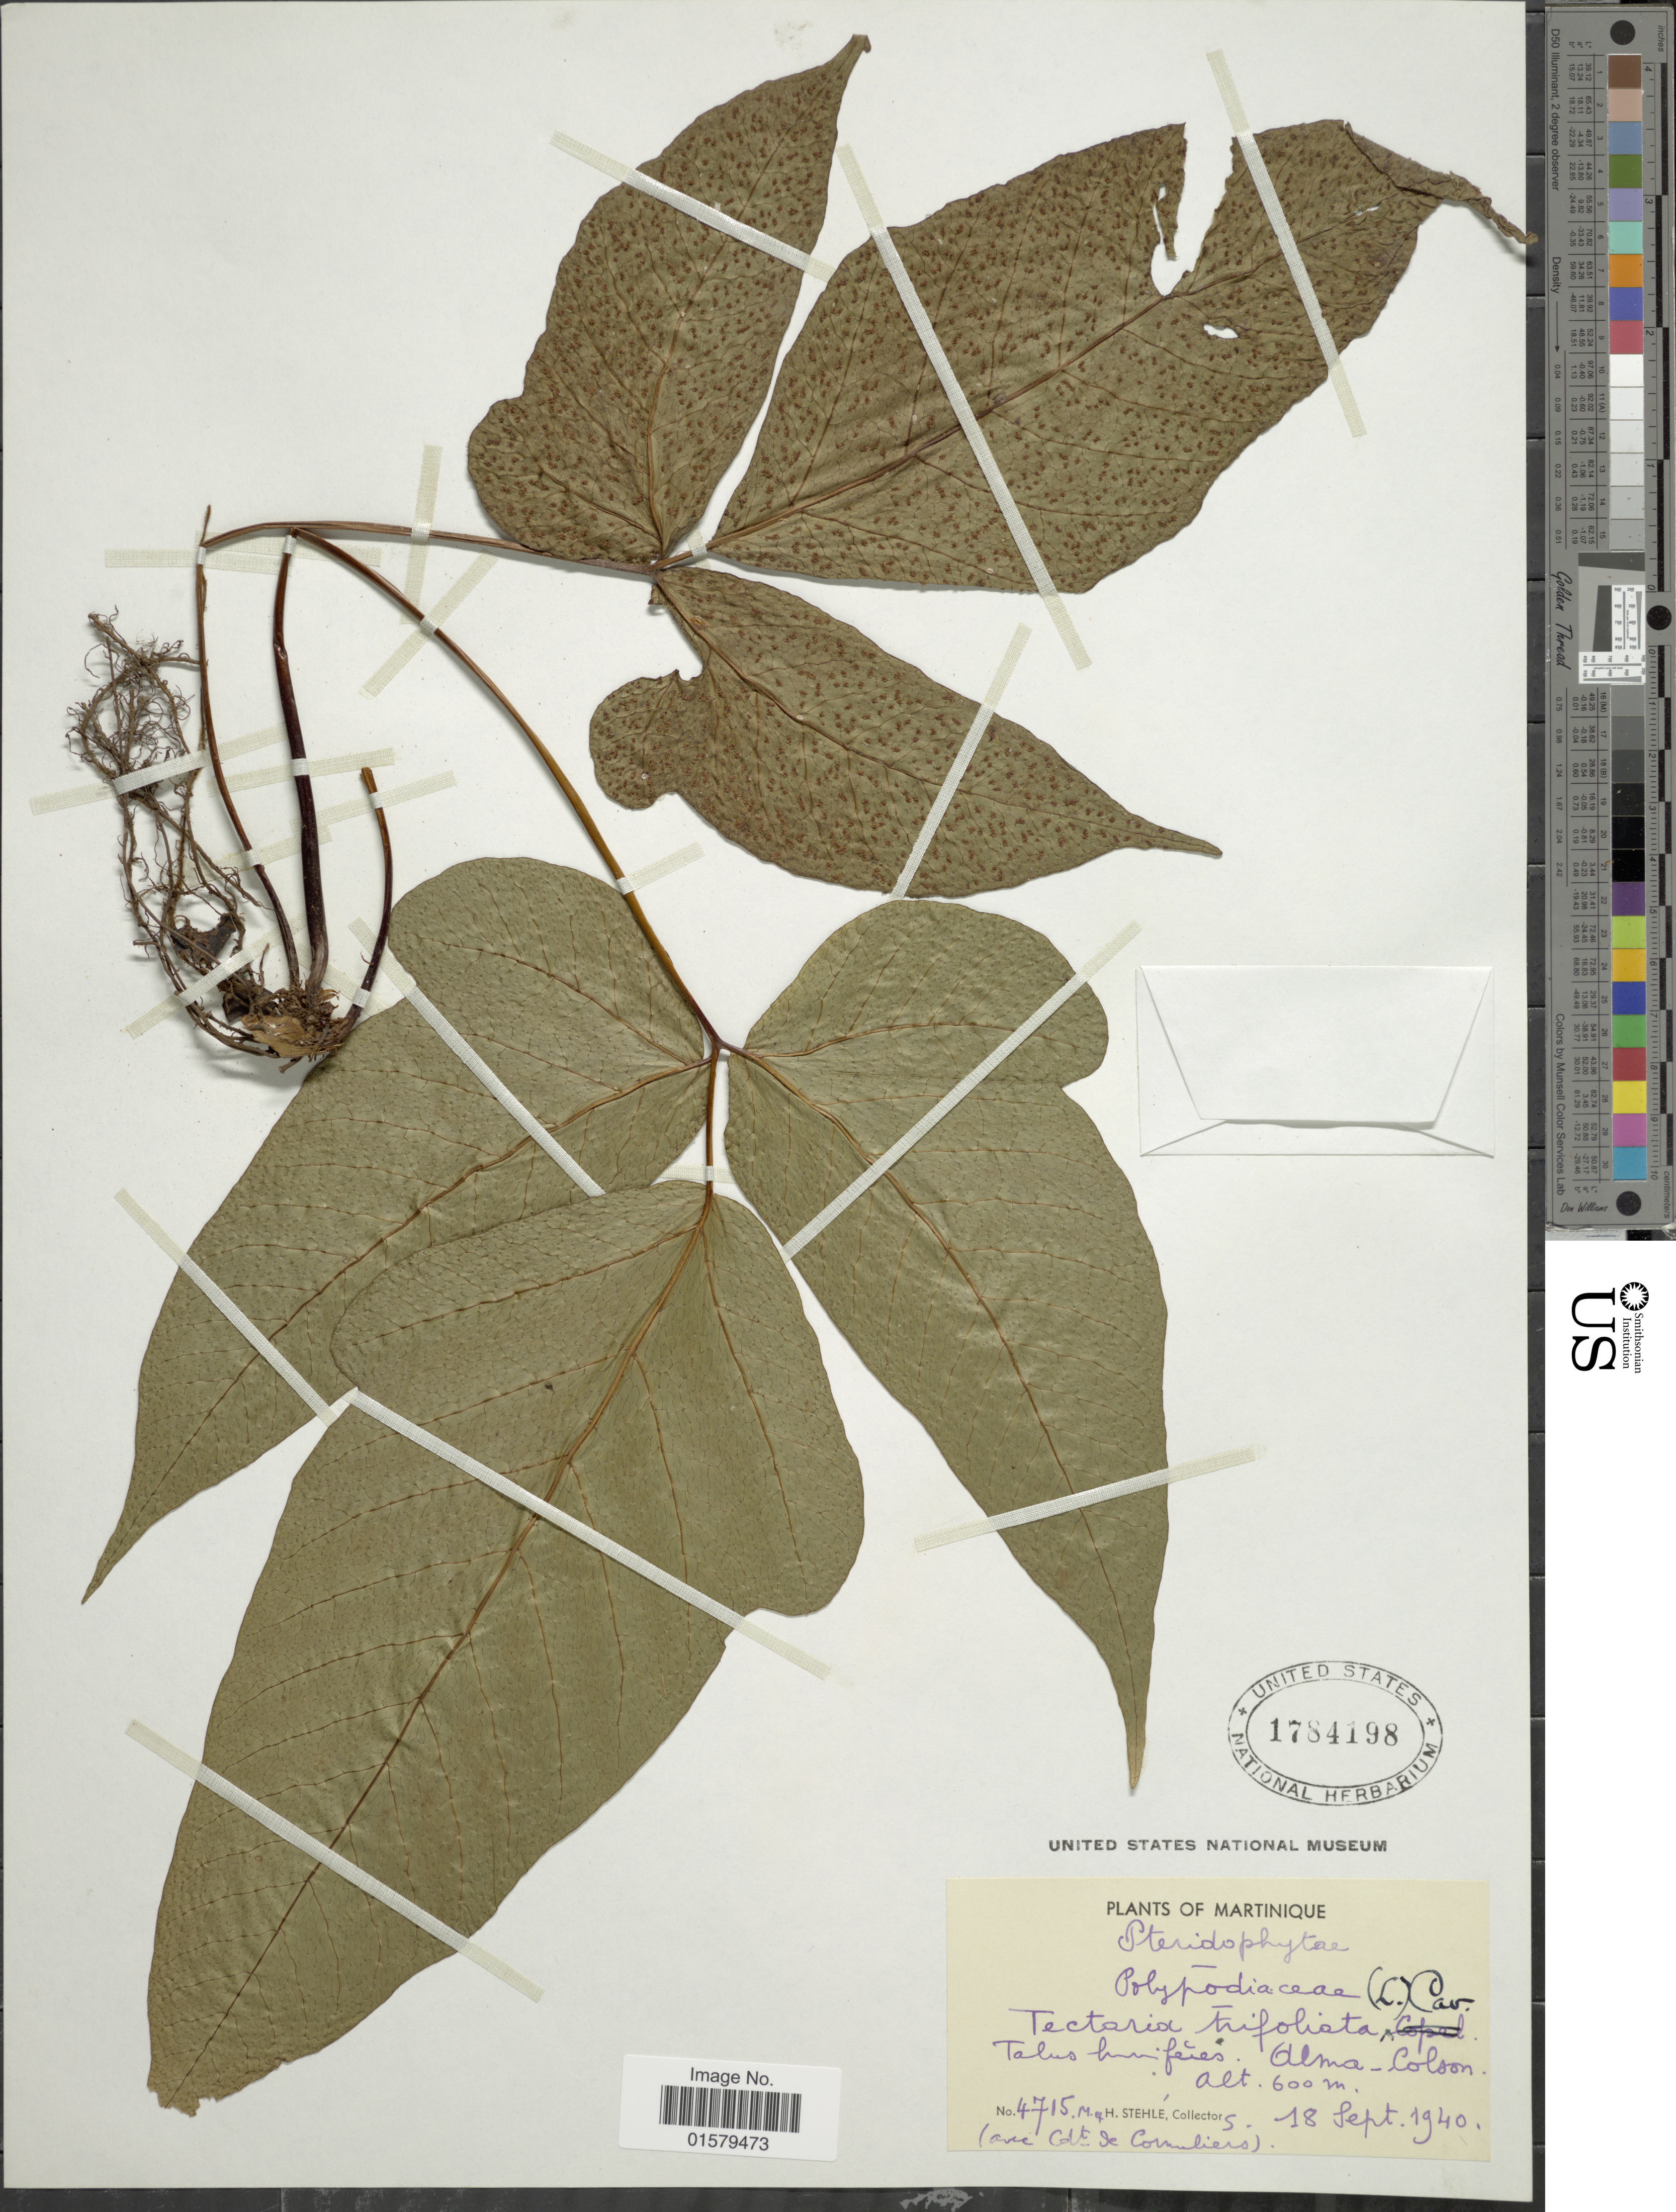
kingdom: Plantae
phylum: Tracheophyta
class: Polypodiopsida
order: Polypodiales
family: Tectariaceae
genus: Tectaria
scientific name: Tectaria trifoliata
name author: (L.) Cav.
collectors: M. Stehlé & H. Stehlé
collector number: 4715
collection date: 1940-09-18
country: Martinique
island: Martinique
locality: Talus humiferes Alma Colson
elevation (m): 600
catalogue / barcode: US 1784198